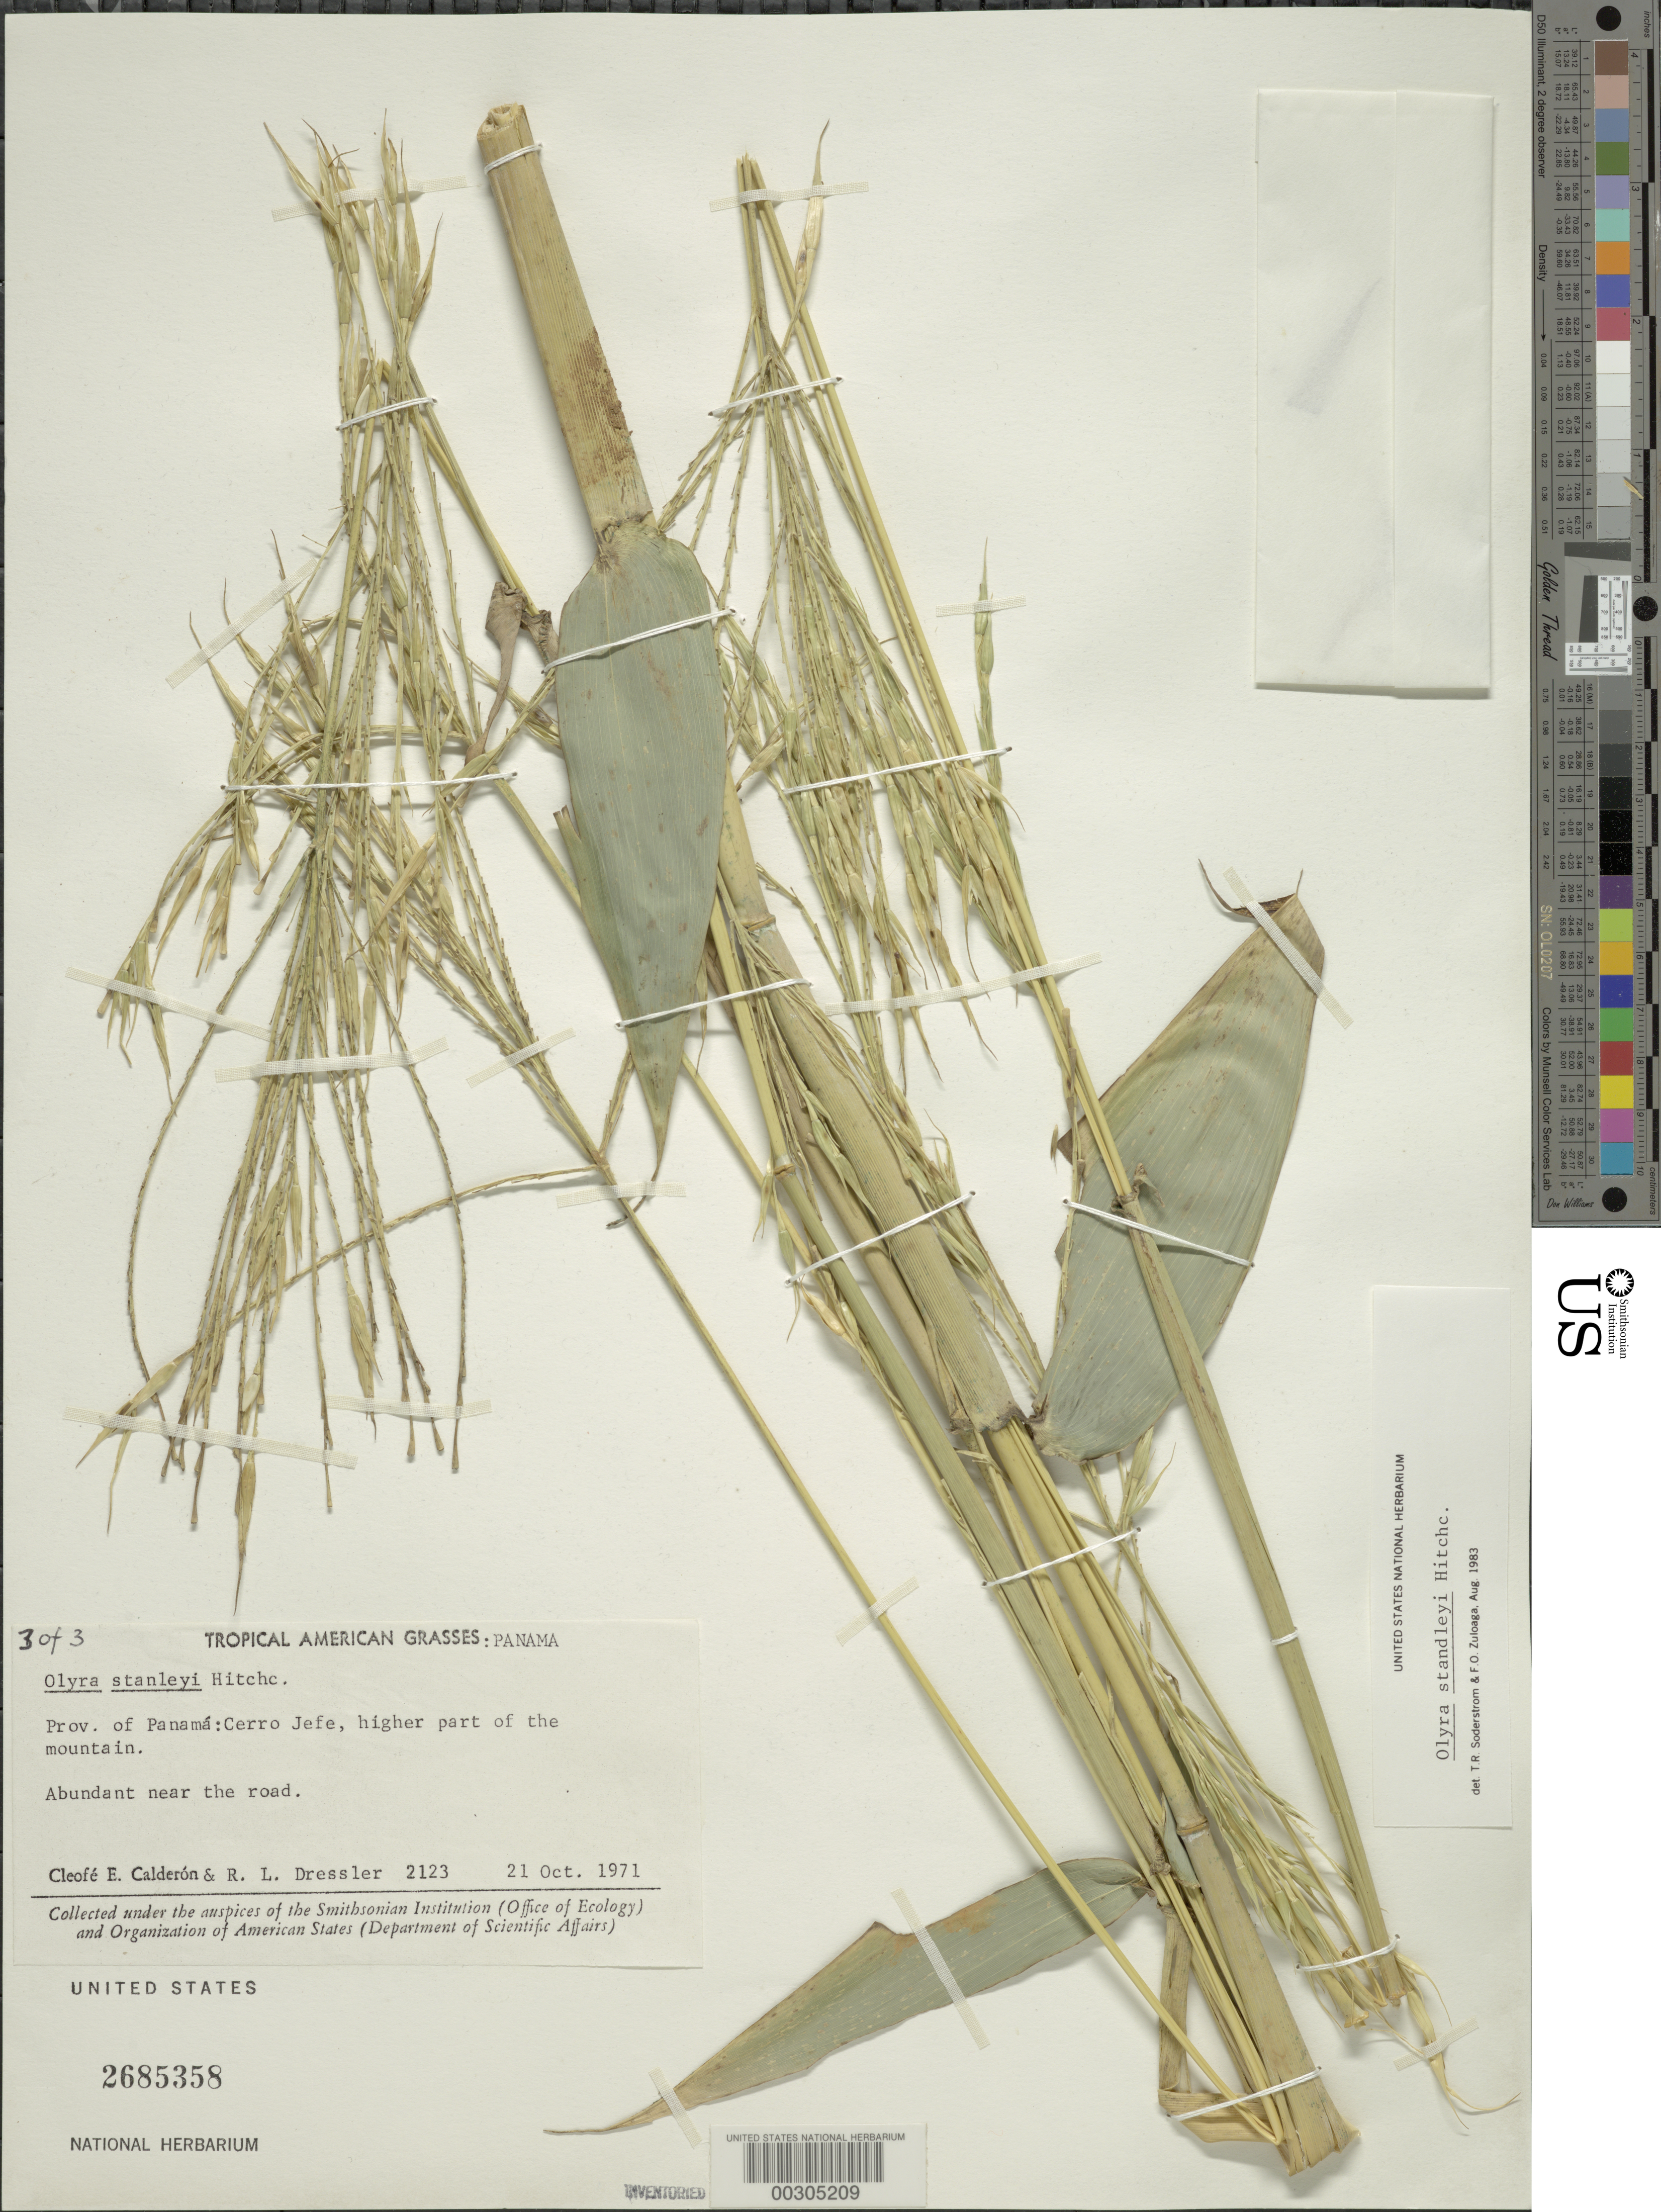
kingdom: Plantae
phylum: Tracheophyta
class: Liliopsida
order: Poales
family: Poaceae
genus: Olyra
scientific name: Olyra standleyi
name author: Hitchc.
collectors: C. E. Calderón & R. Dressler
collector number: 2123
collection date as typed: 21 Oct 1971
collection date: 1971-10-21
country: Panama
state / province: Panamá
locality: Cerro Jefe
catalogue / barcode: US 2685358